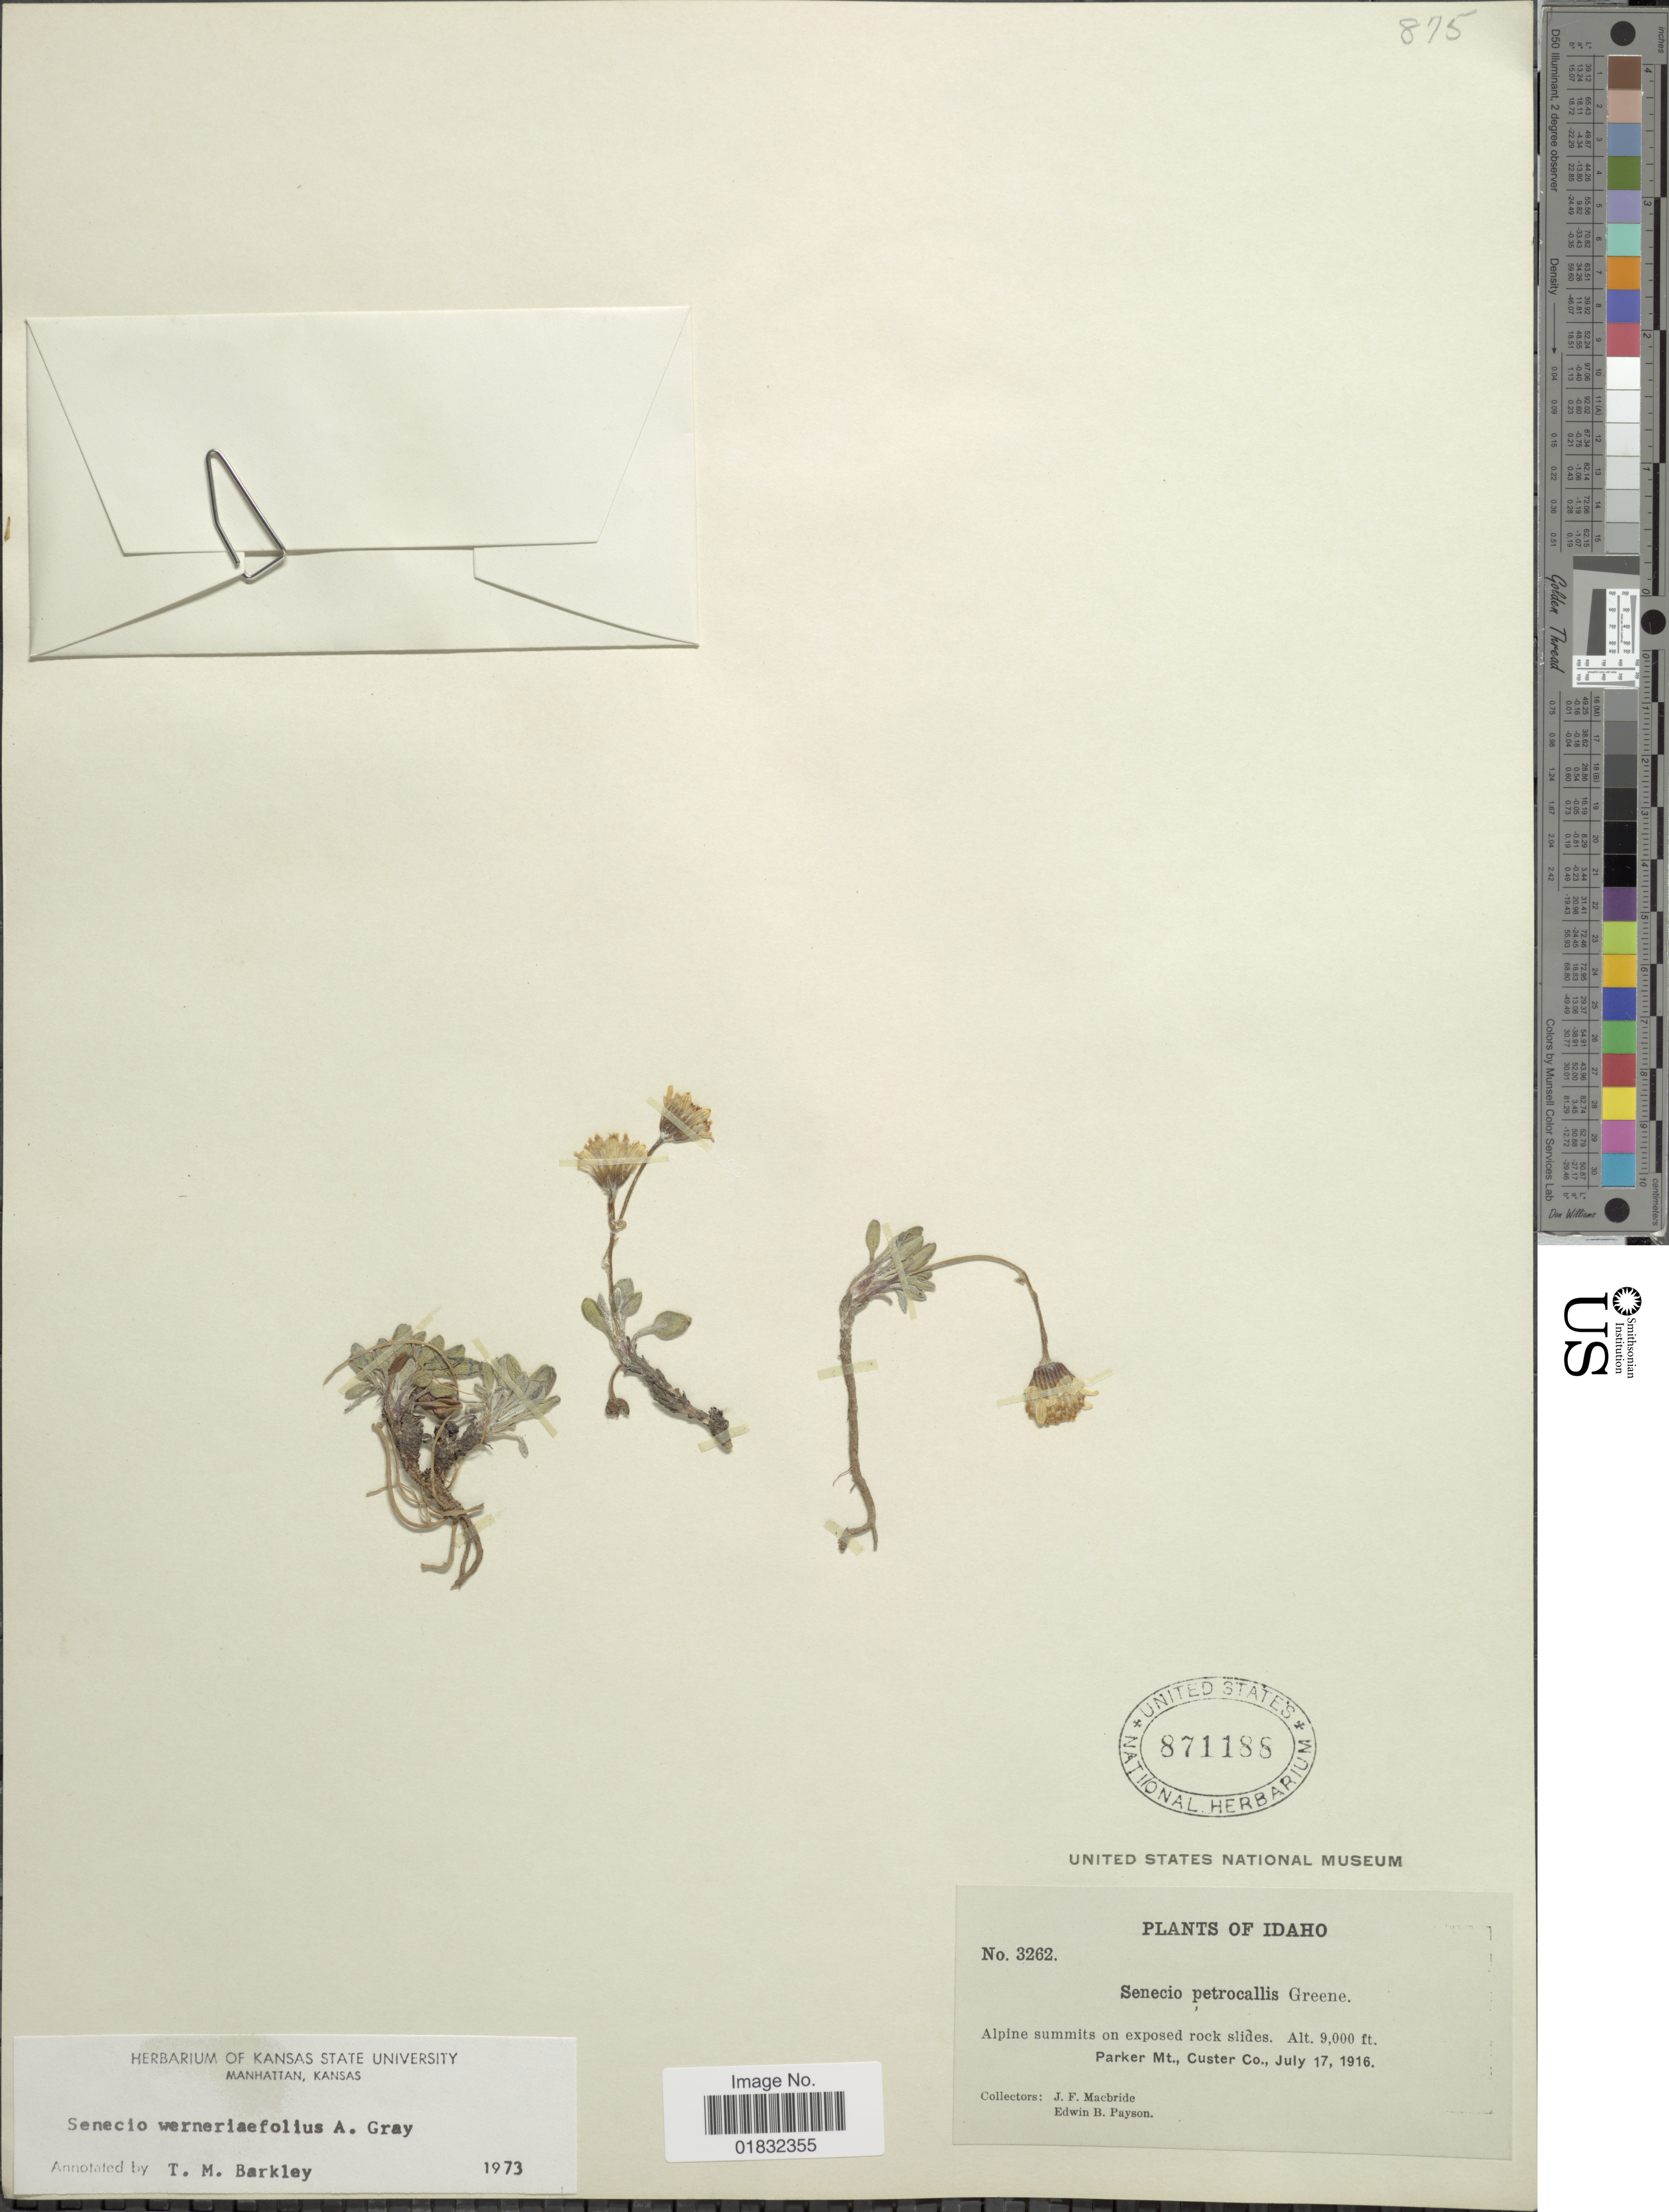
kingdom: Plantae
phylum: Tracheophyta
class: Magnoliopsida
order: Asterales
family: Asteraceae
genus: Packera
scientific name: Packera werneriifolia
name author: (A. Gray) W.A. Weber & Á. Löve ex Trock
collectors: J. F. Macbride & E. B. Payson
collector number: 3262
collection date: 1916-07-17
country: United States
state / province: Idaho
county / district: Custer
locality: Alpine summits on exposed rock slides, Parker Mt.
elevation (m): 2743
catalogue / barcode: US 871188